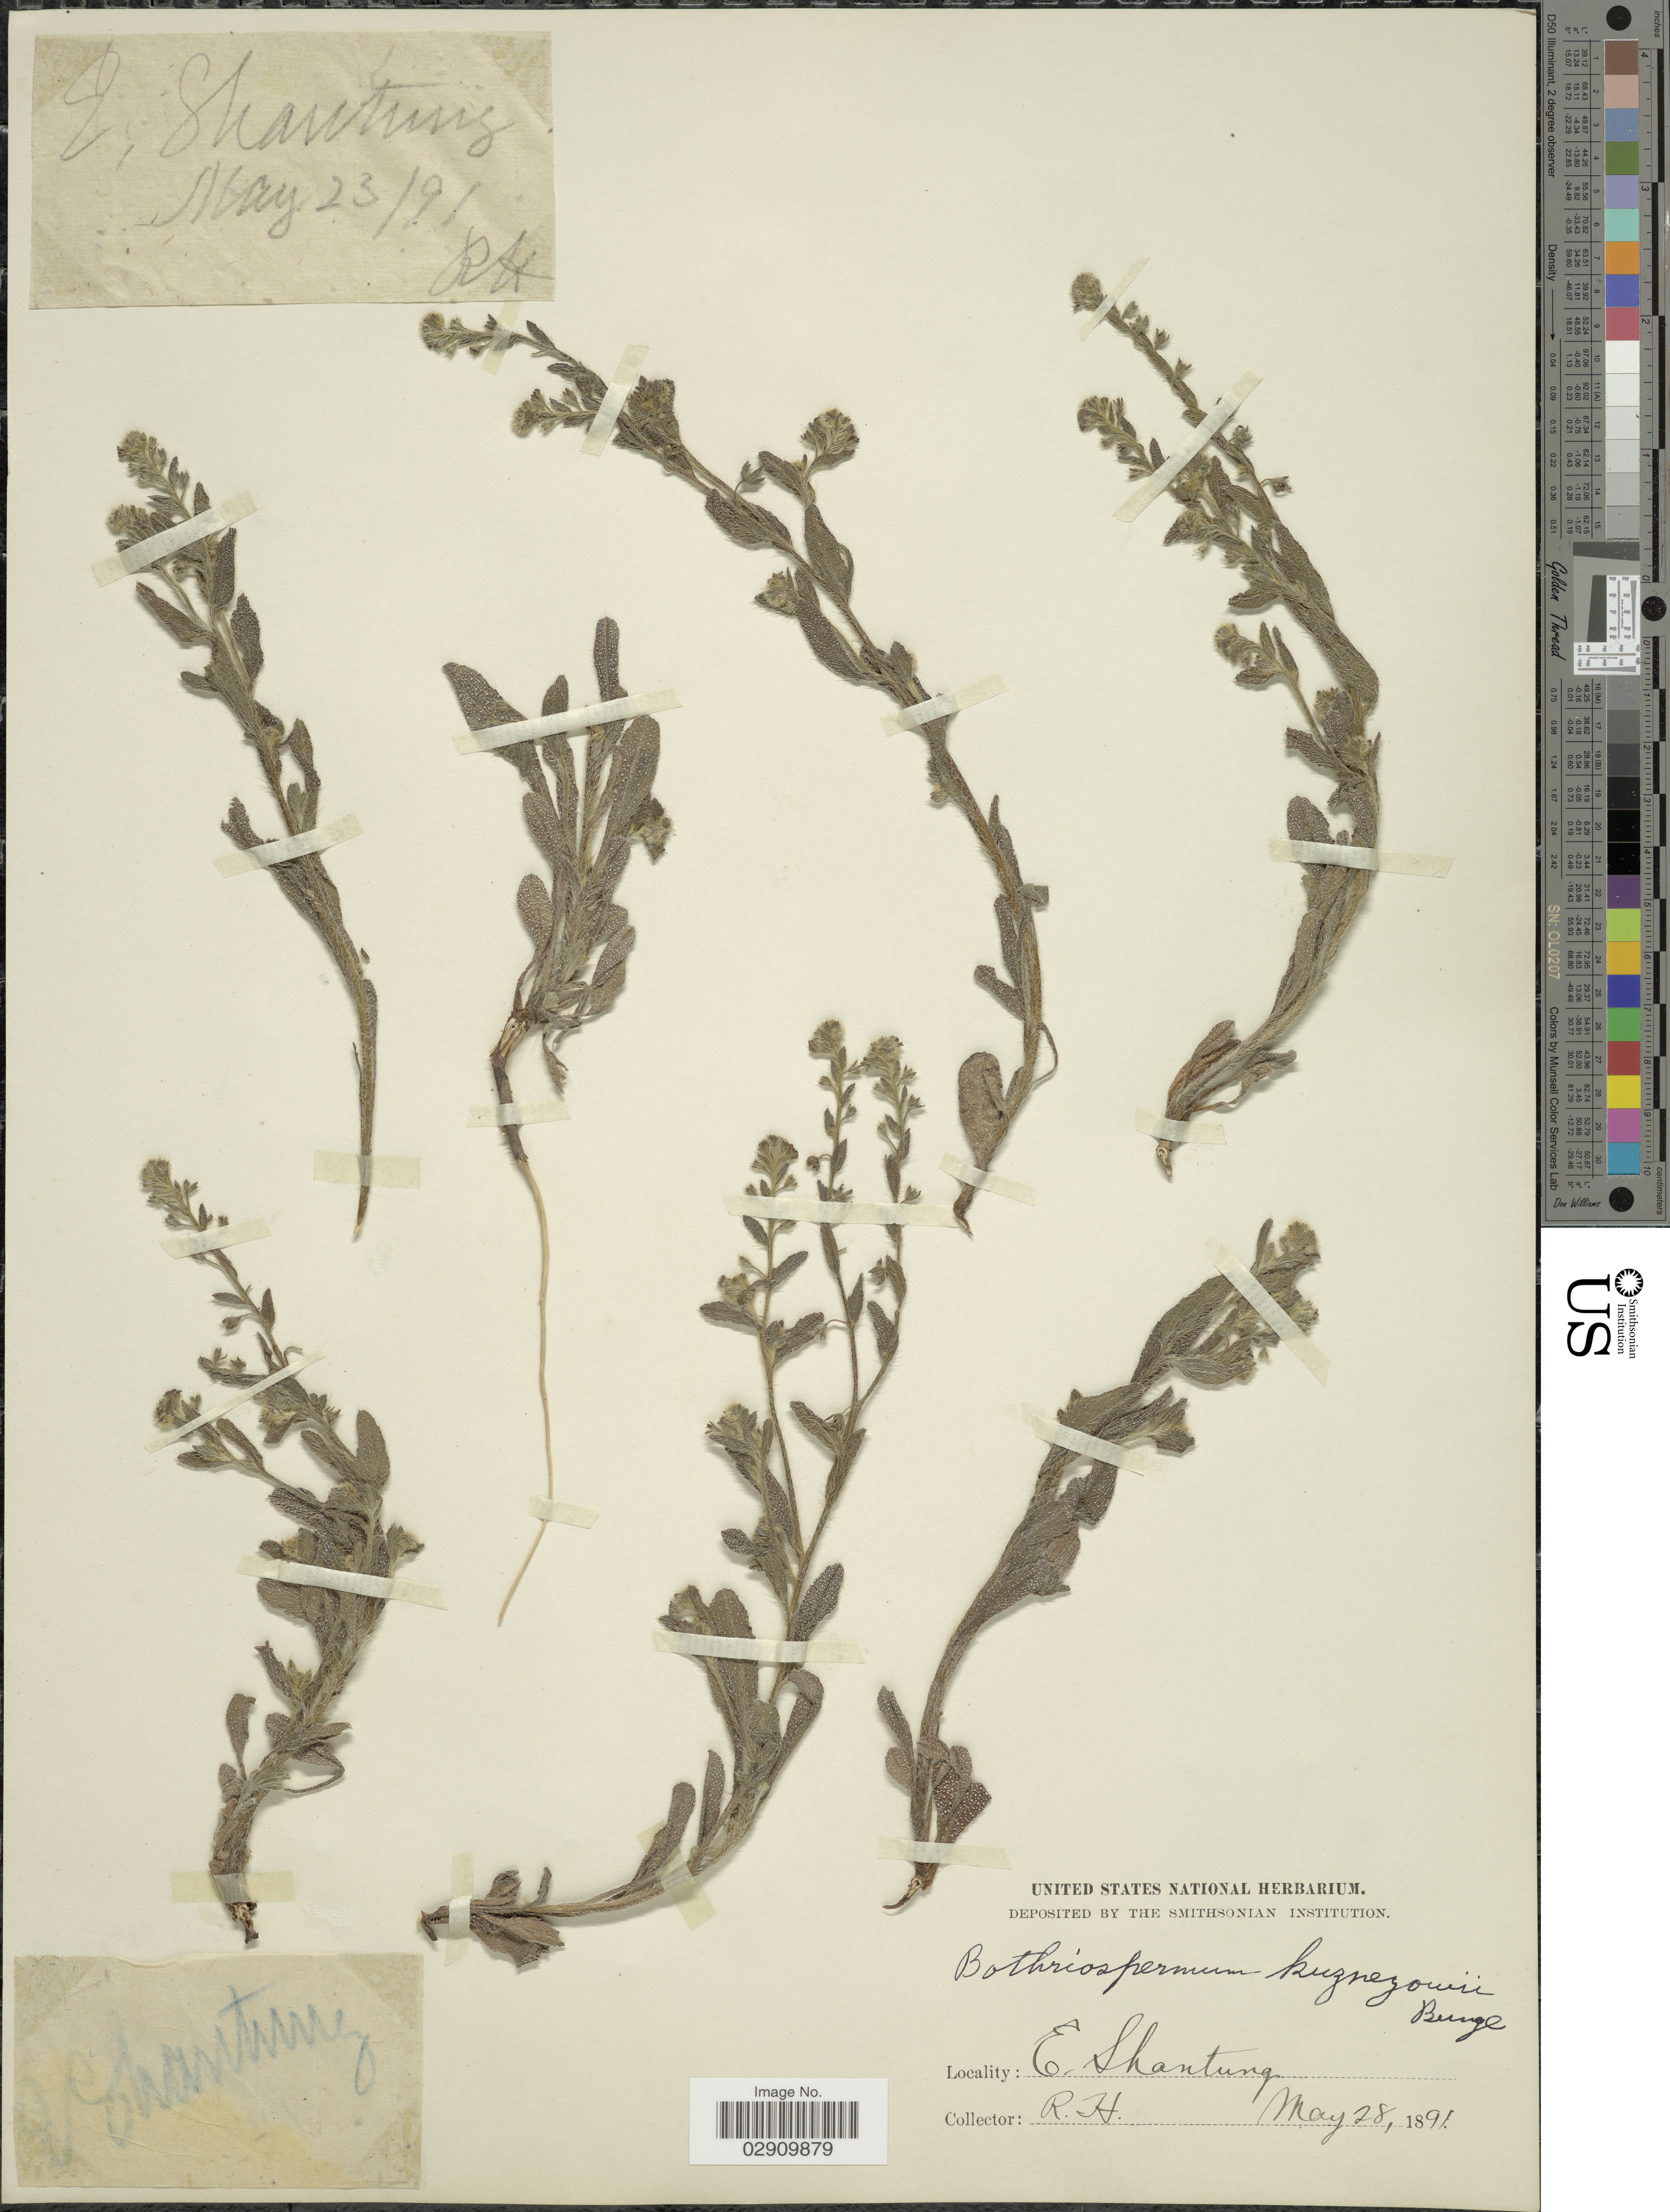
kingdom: Plantae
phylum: Tracheophyta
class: Magnoliopsida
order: Boraginales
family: Boraginaceae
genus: Bothriospermum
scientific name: Bothriospermum kusnezowii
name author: Bunge ex DC.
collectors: R. H.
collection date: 1891-05-23/1891-05-28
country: China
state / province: Shandong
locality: E. Shantung.